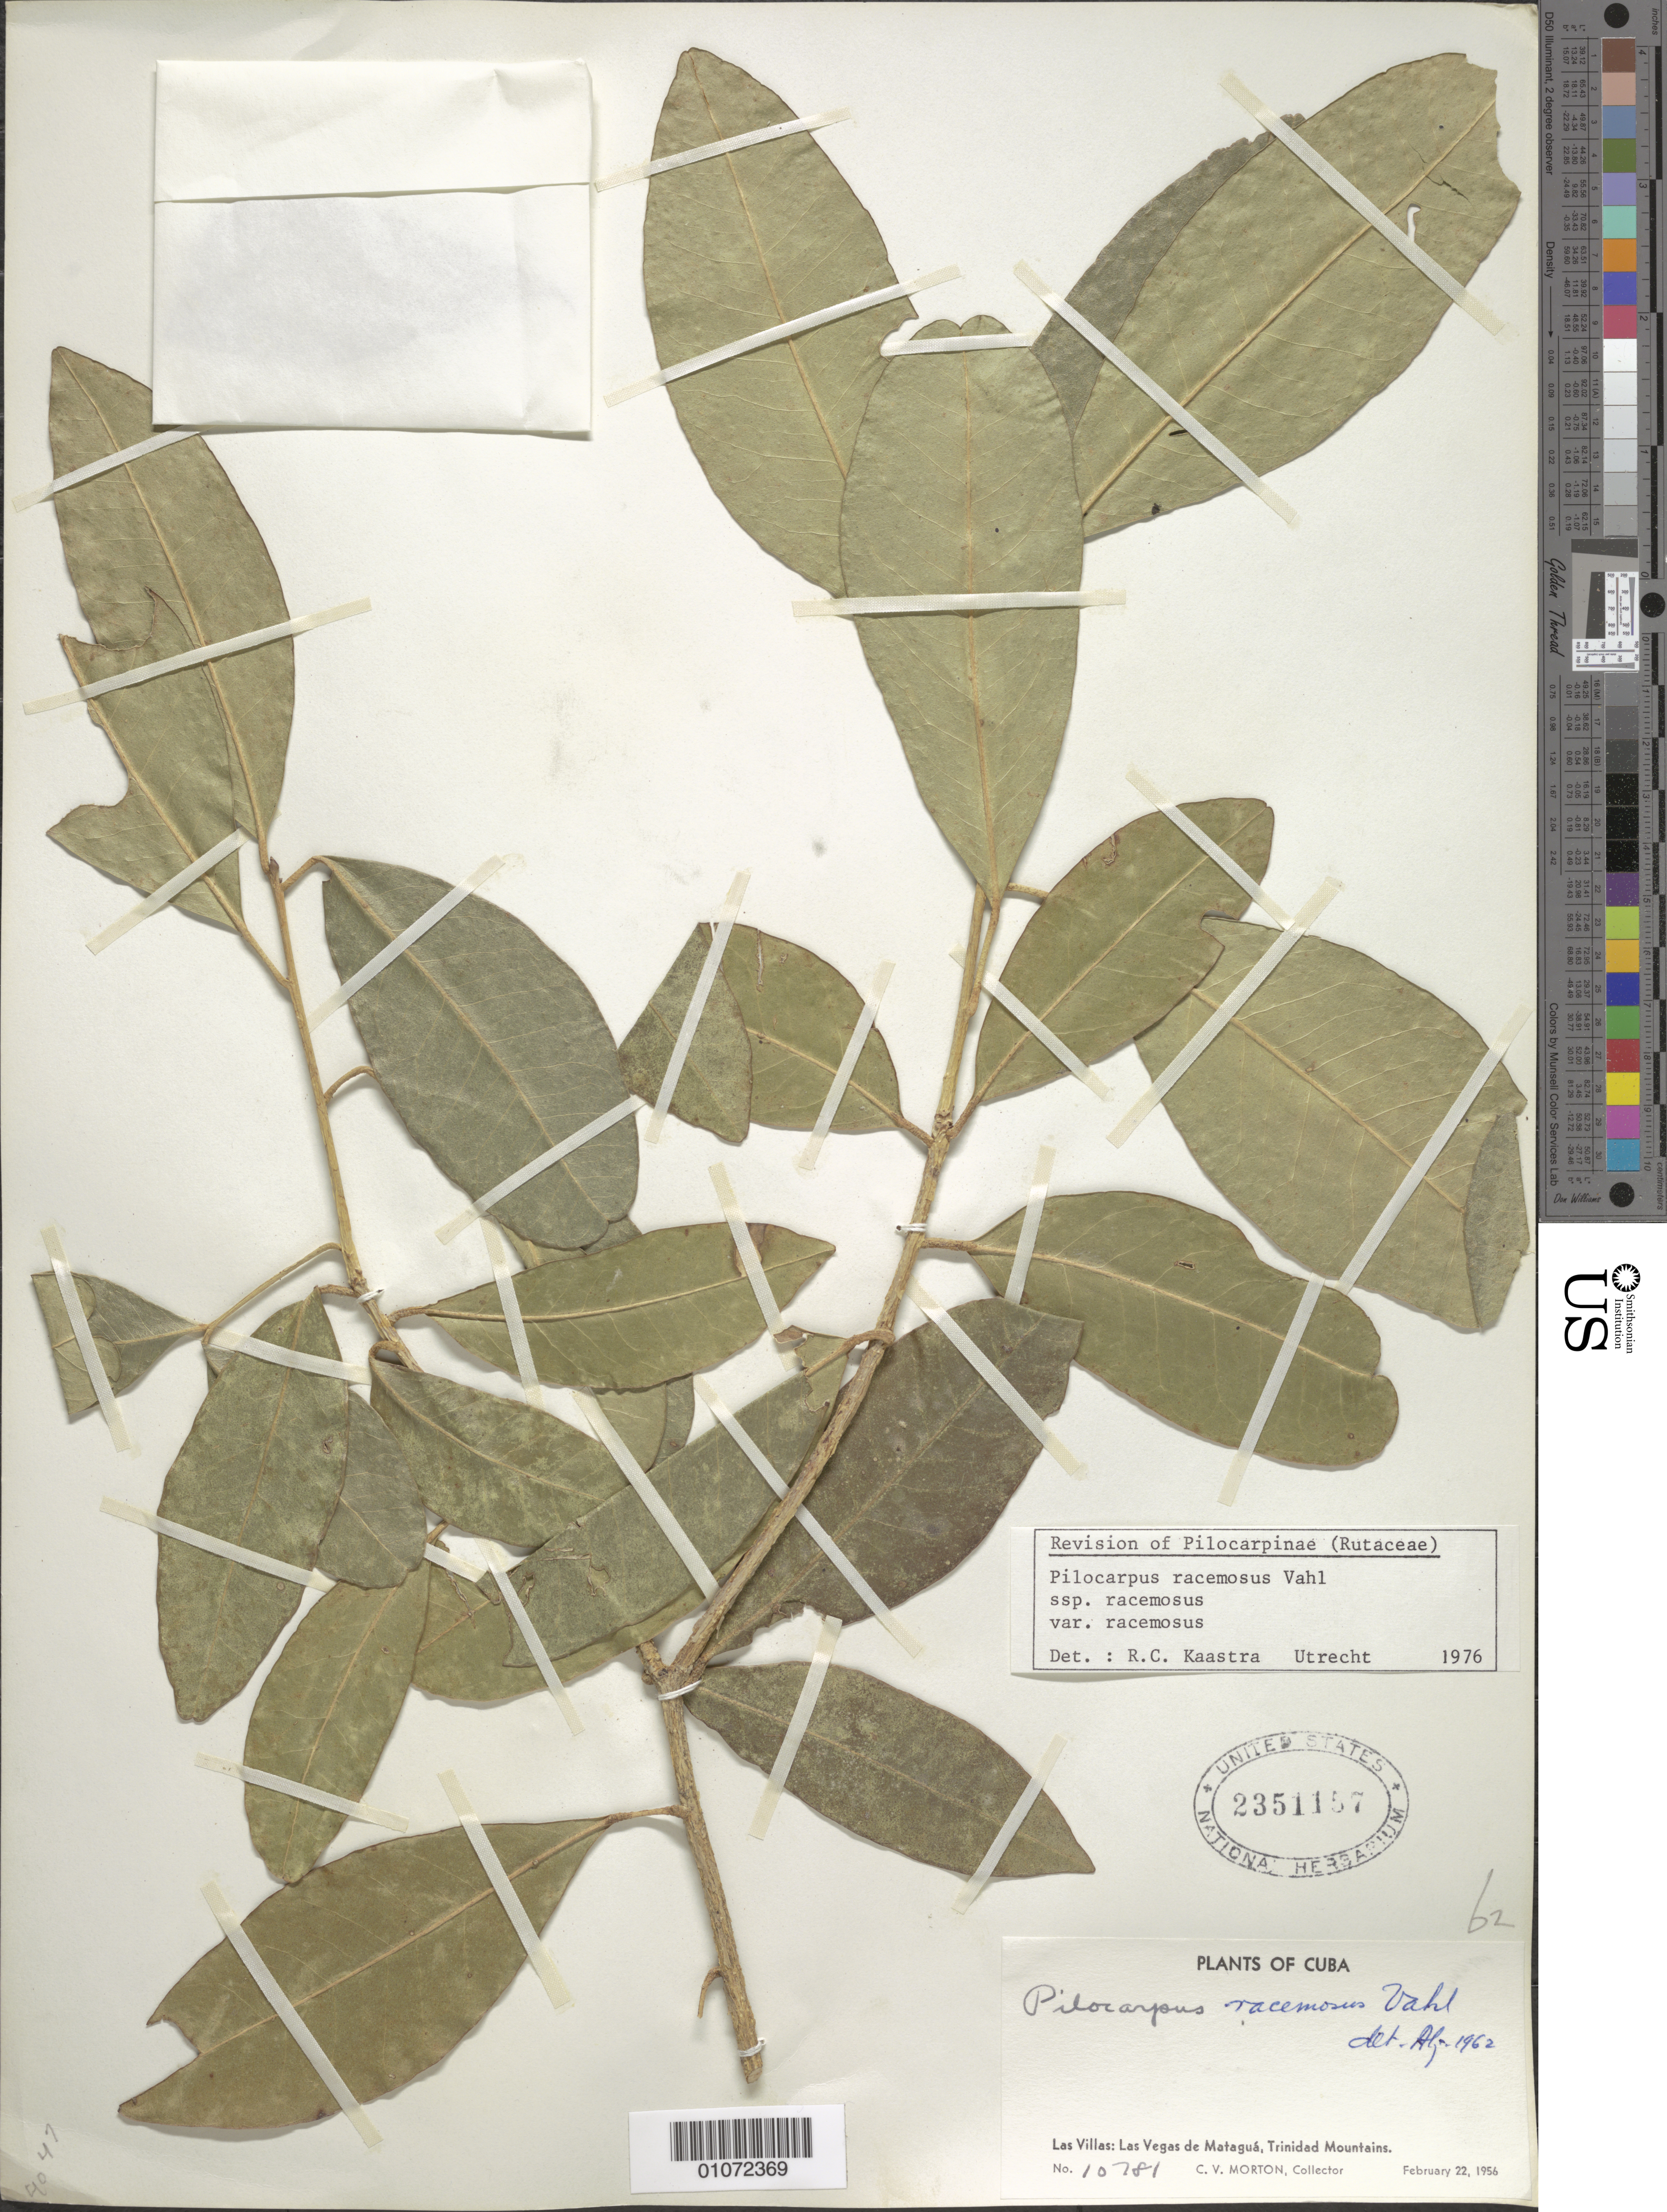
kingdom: Plantae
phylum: Tracheophyta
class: Magnoliopsida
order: Sapindales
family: Rutaceae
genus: Pilocarpus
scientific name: Pilocarpus racemosus subsp. racemosus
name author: Vahl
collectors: C. V. Morton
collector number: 10781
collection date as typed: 22 Feb 1956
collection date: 1956-02-22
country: Cuba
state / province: Las Villas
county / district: Cienfuegos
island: Cuba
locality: Las Villas: Las Vegas de Matagua, Trinidad Mountains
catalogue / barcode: US 2351157